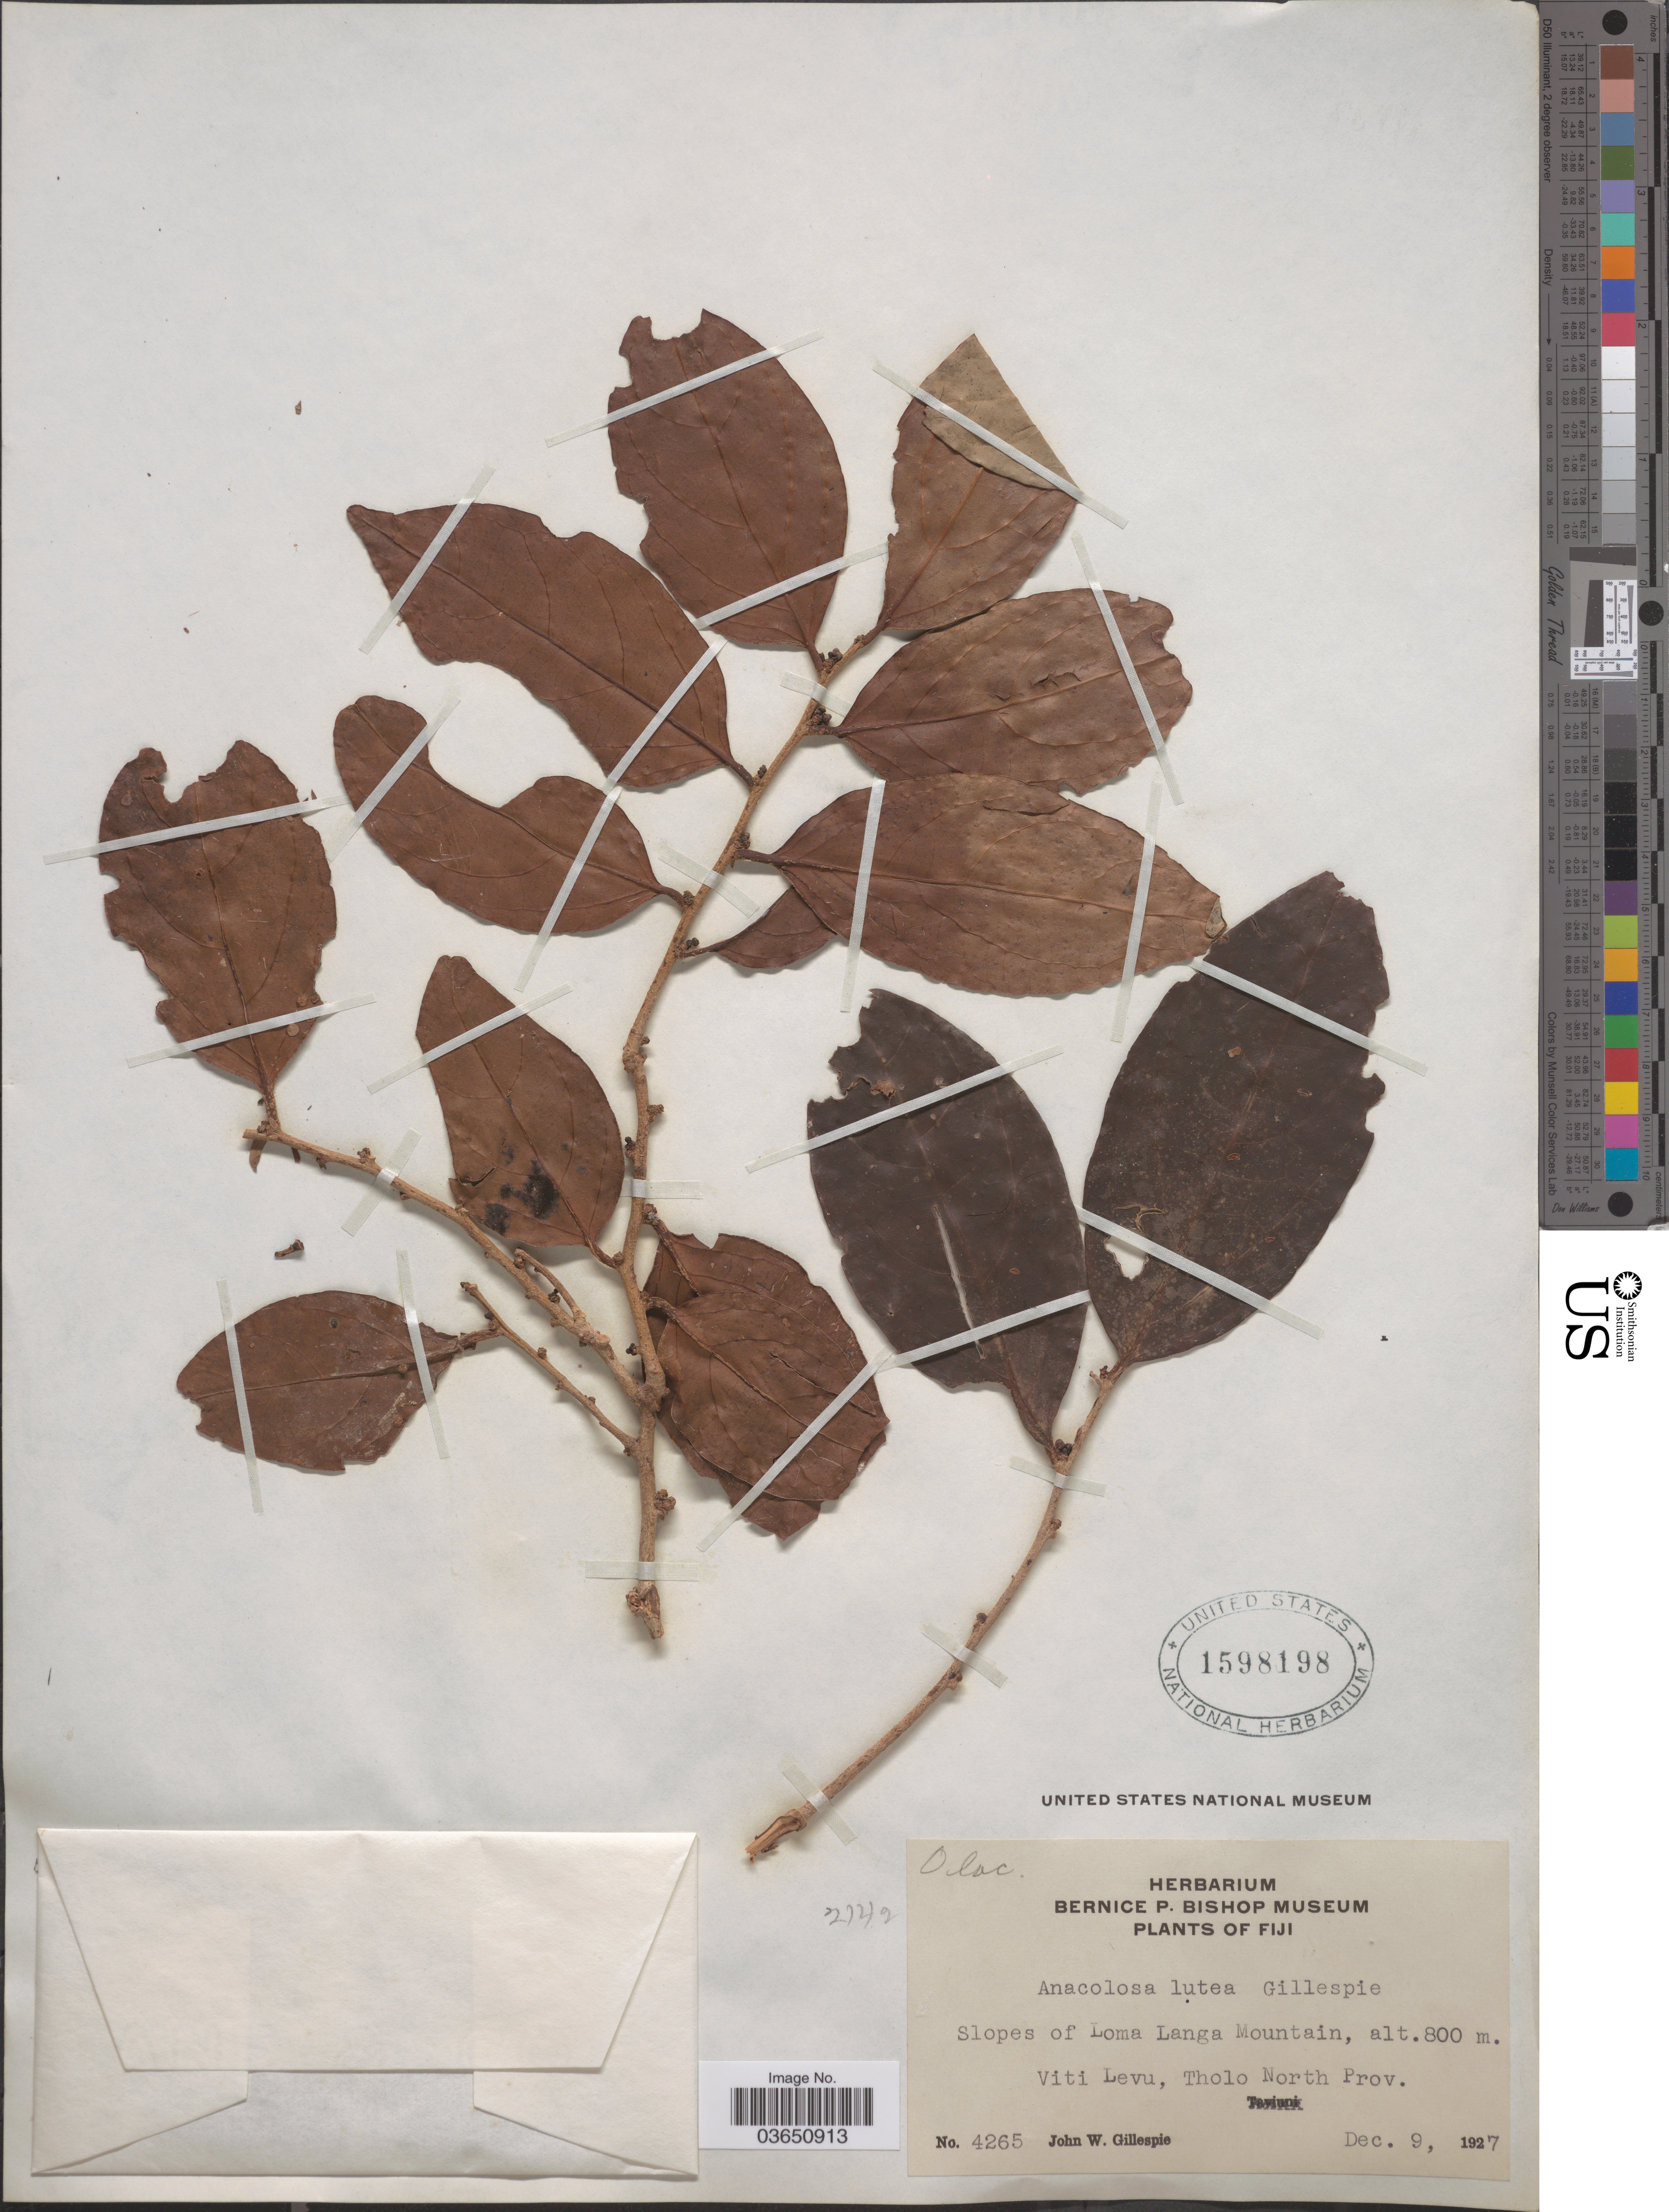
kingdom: Plantae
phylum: Tracheophyta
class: Magnoliopsida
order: Santalales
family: Aptandraceae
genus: Anacolosa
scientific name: Anacolosa lutea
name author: Gillespie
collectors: J. W. Gillespie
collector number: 4265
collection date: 1927-12-09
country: Fiji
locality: Slopes of Loma Langa Mountain. Viti Levu, Tholo North Prov.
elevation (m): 800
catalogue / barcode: US 1598198